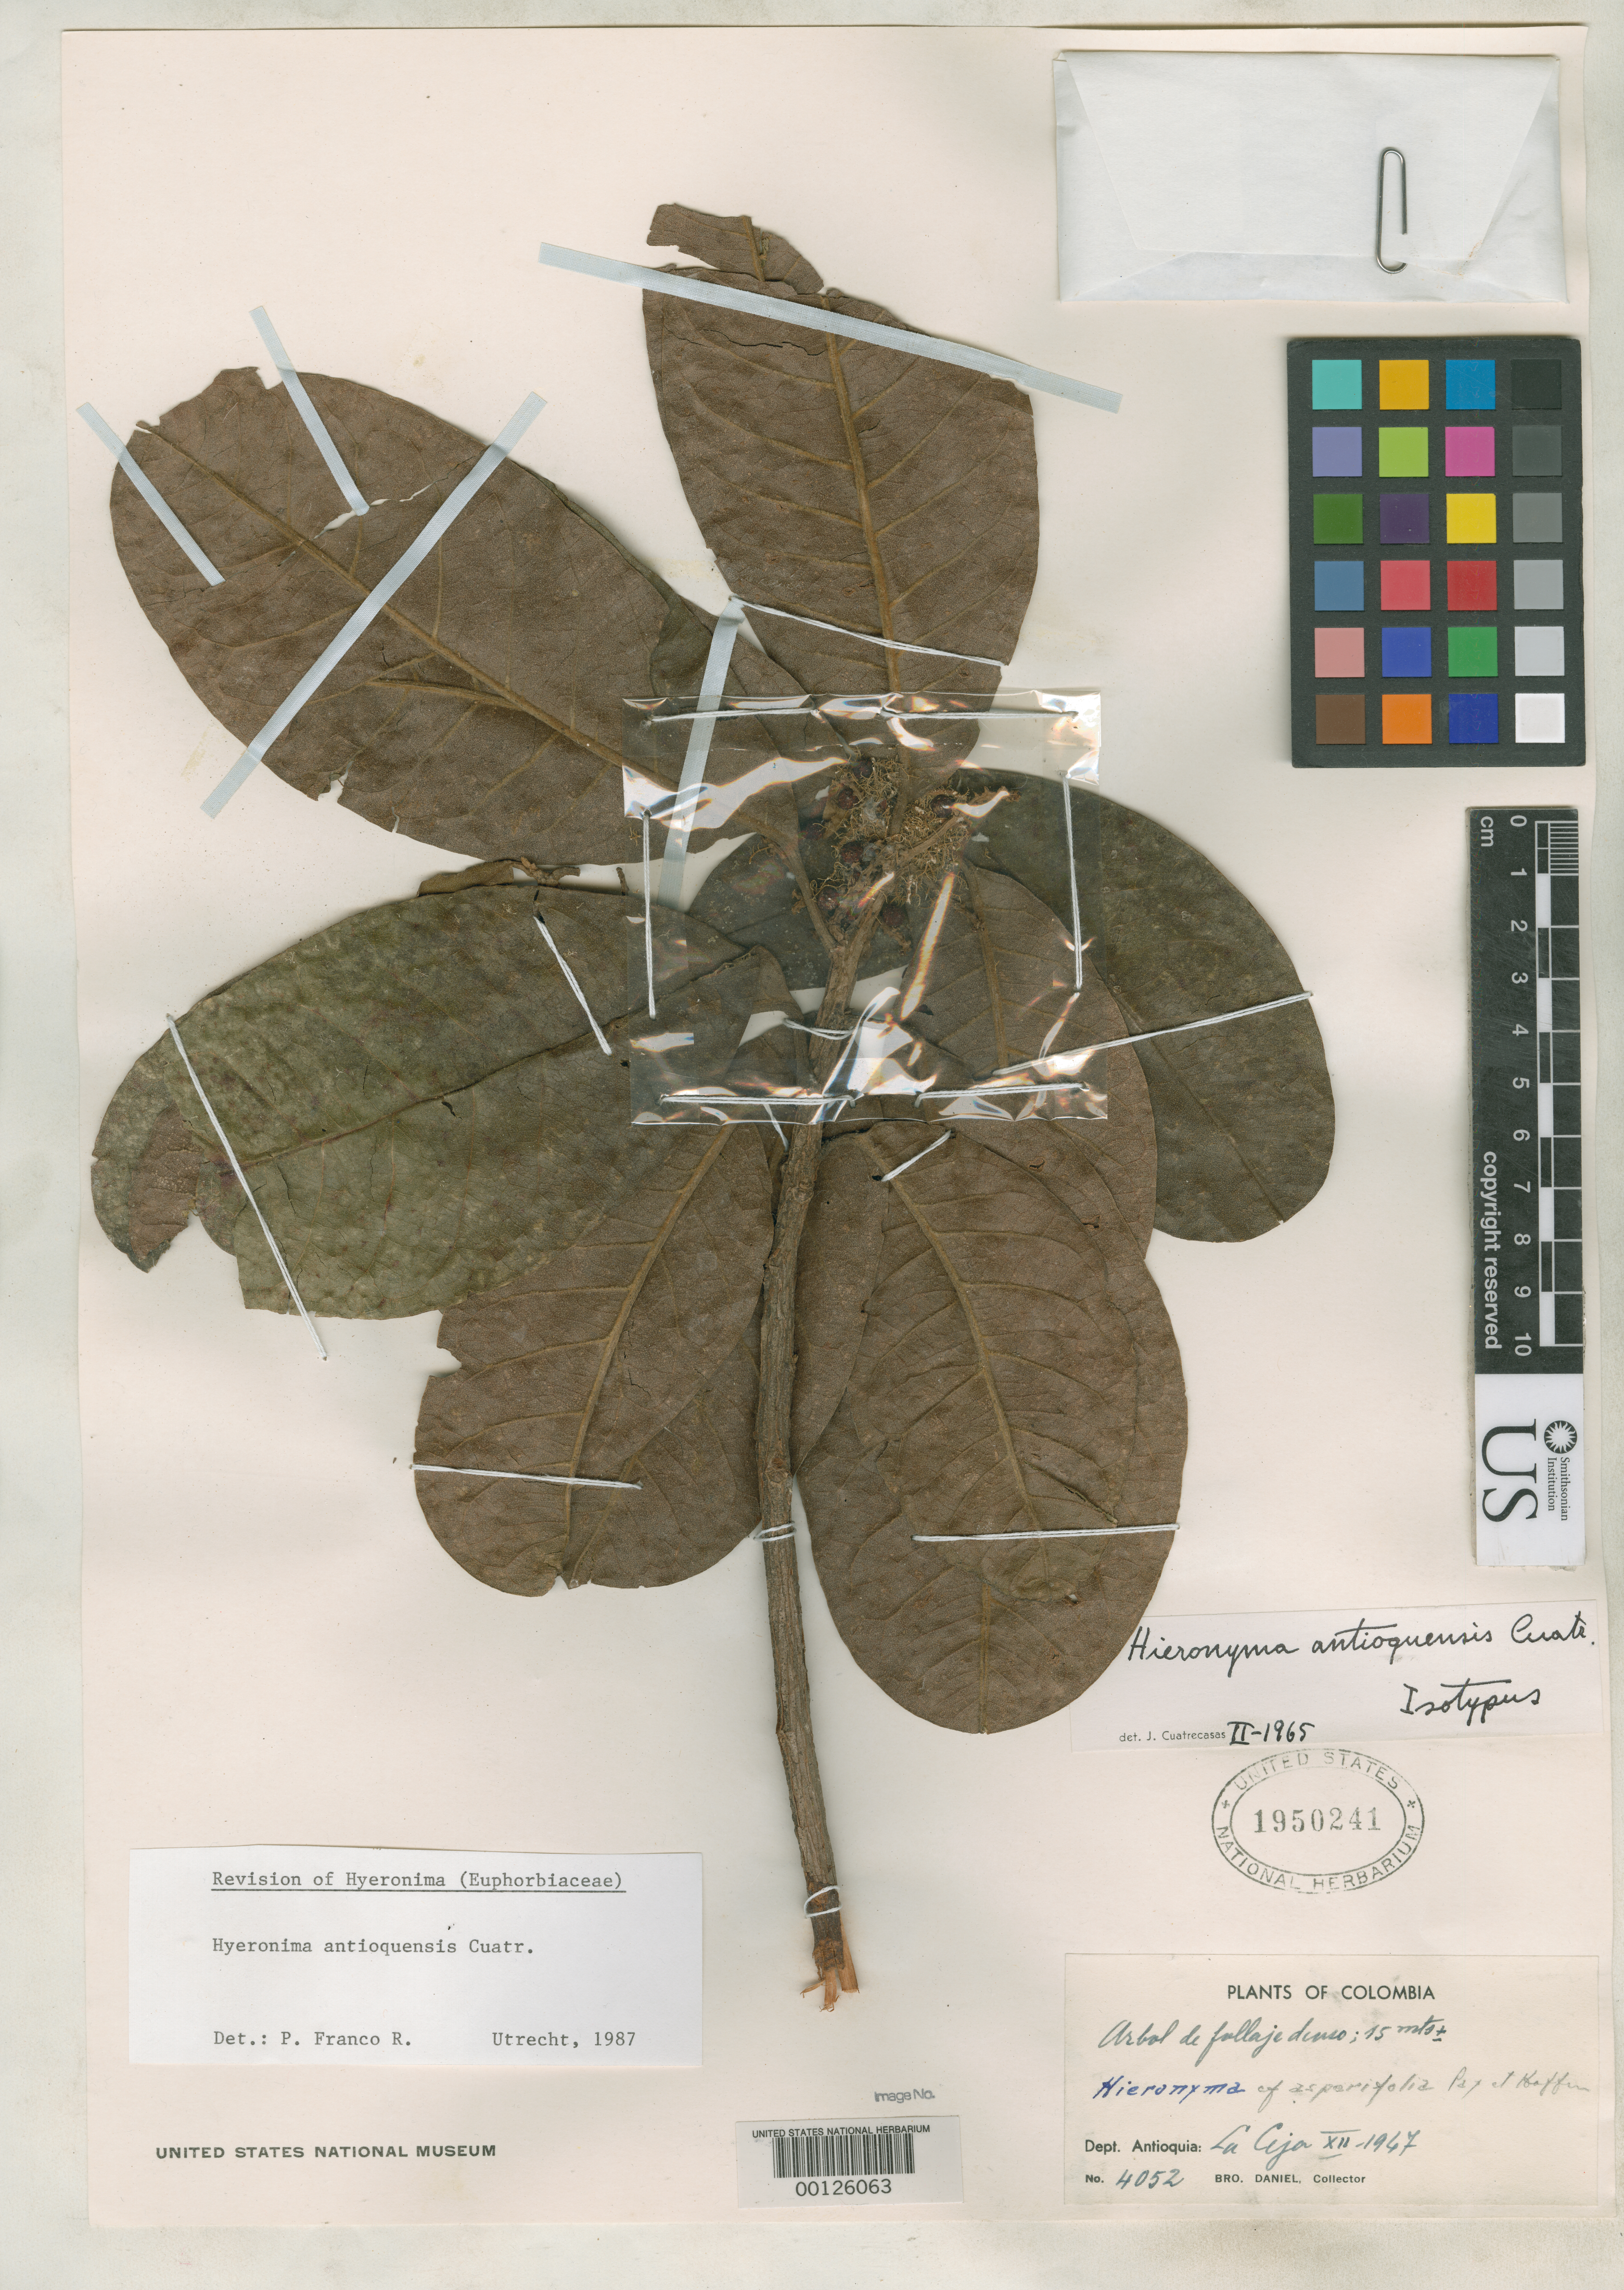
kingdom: Plantae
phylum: Tracheophyta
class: Magnoliopsida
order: Malpighiales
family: Phyllanthaceae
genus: Hyeronima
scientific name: Hyeronima antioquensis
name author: Cuatrec.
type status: Isotype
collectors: Bro. Daniel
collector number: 4052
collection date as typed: Dec 1947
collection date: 1947-12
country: Colombia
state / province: Antioquia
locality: Laceija.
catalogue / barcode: US 1950241